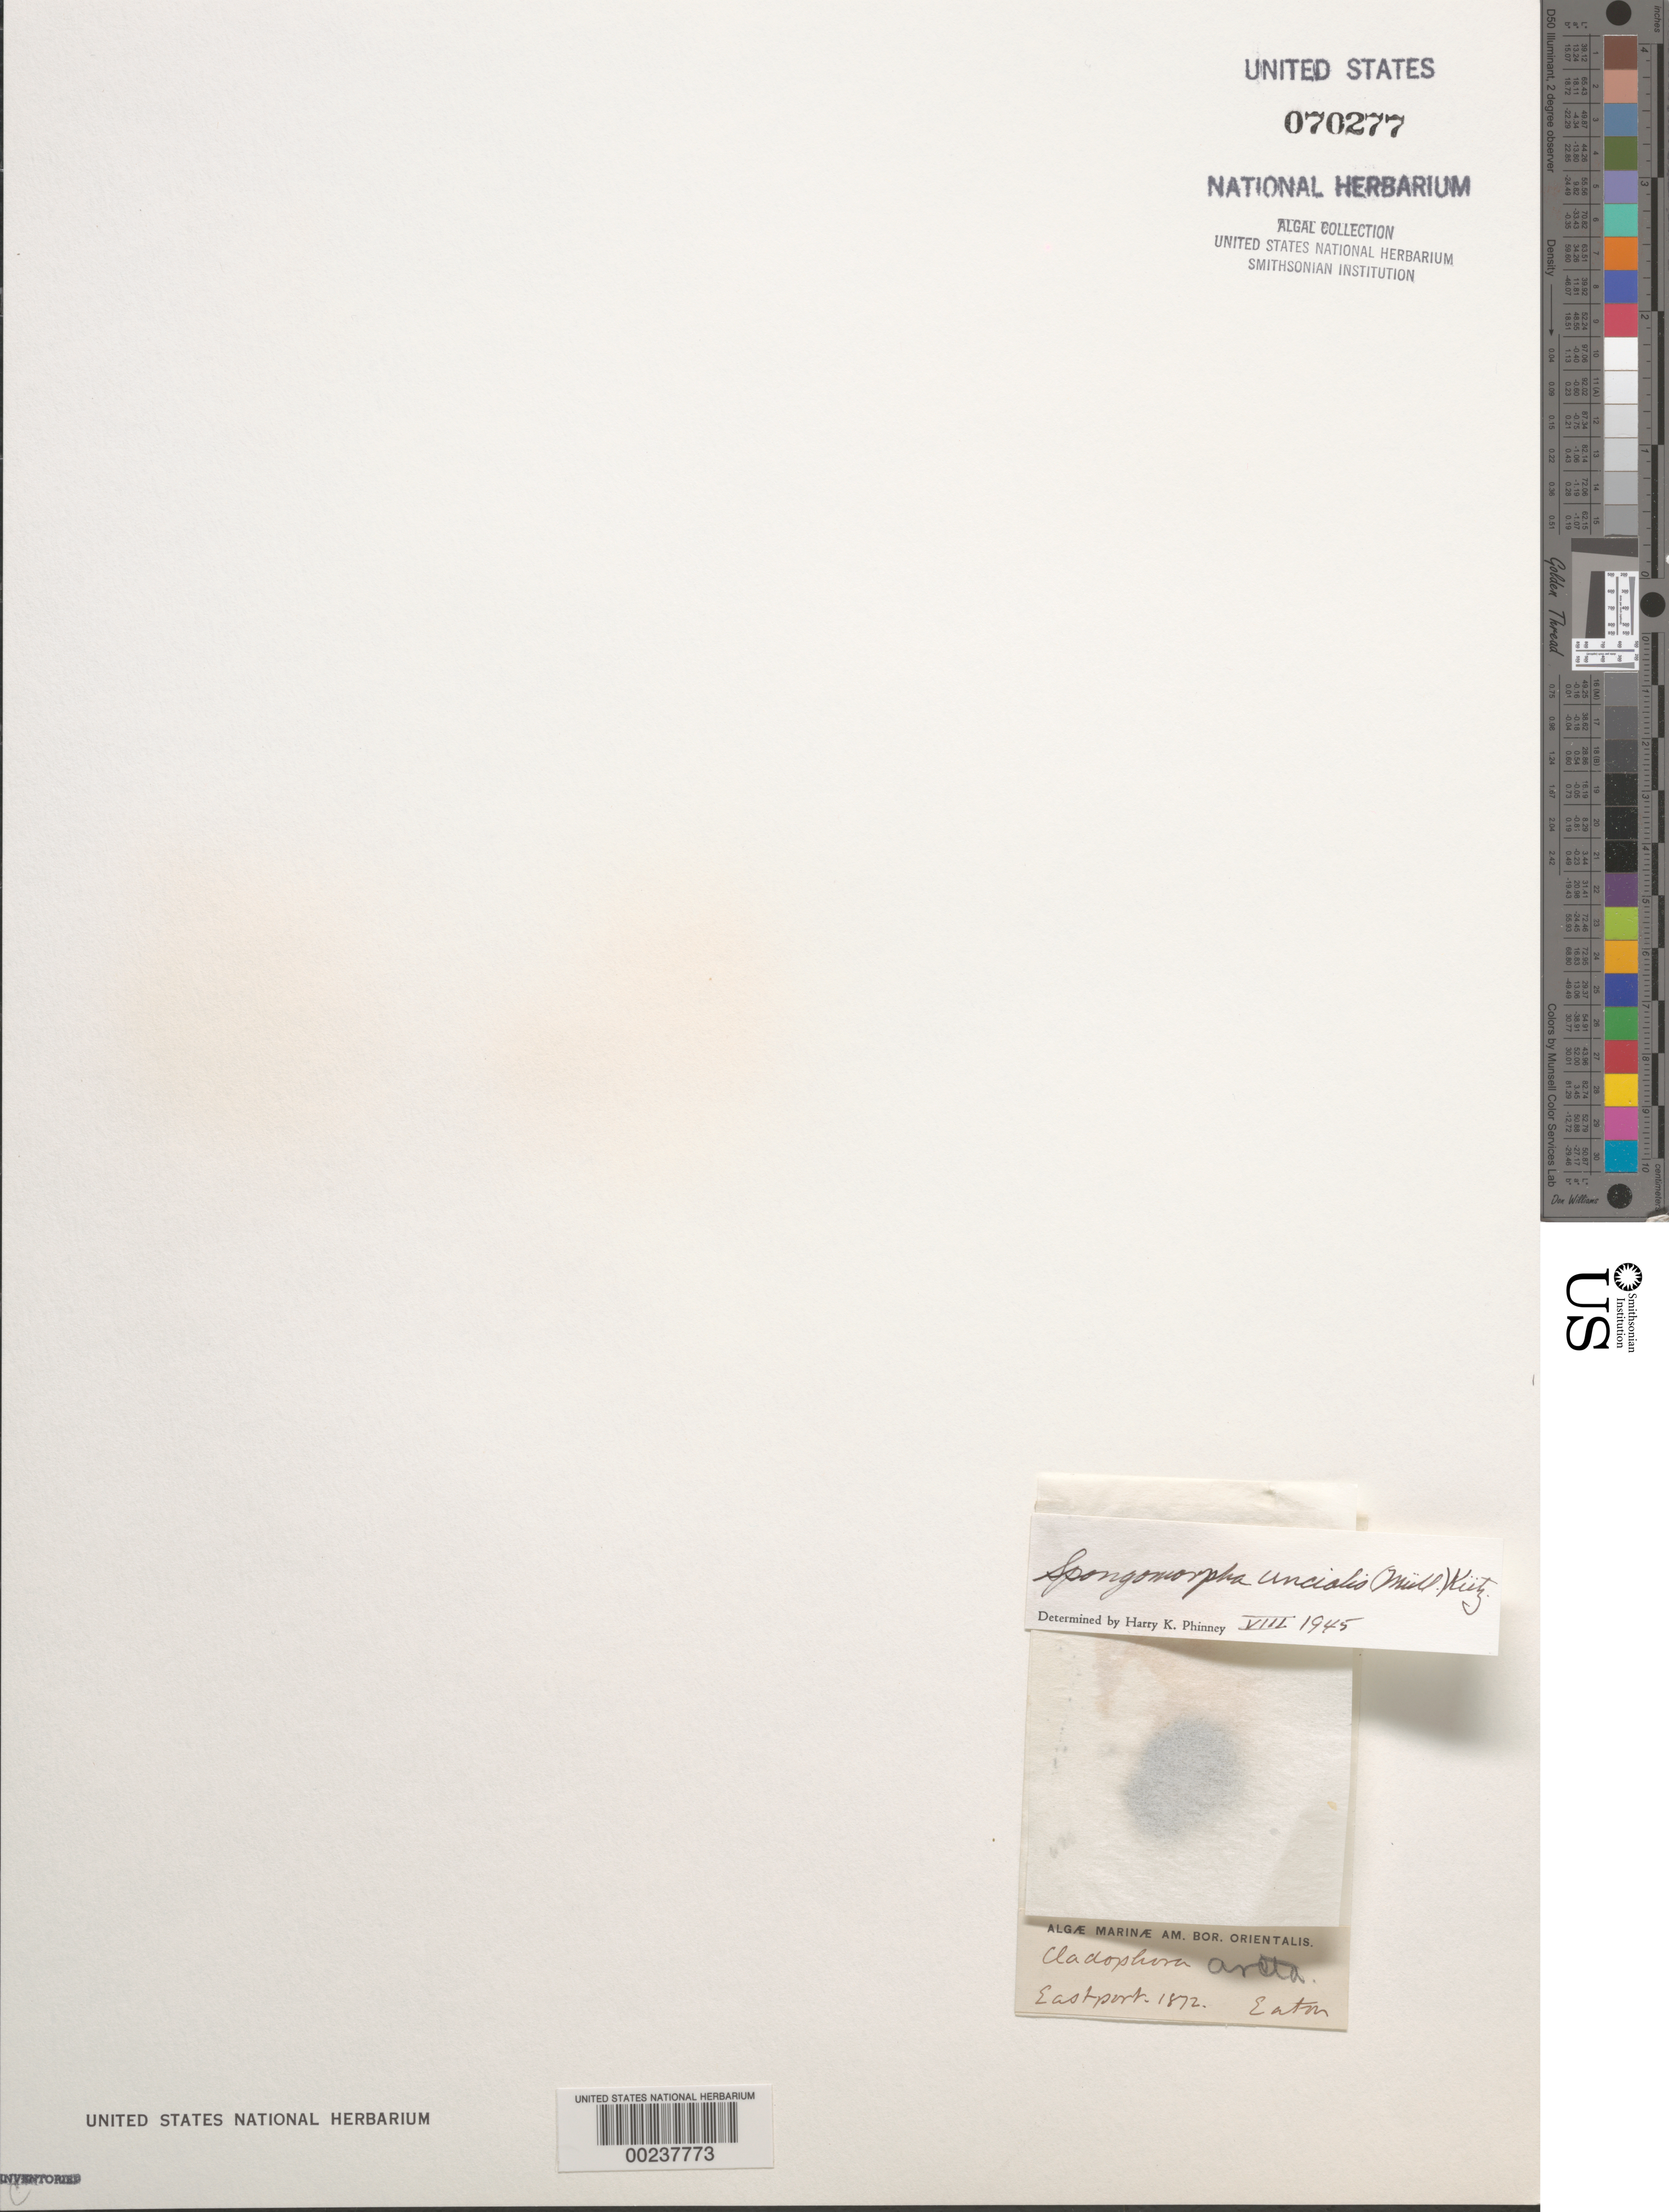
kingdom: Plantae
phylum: Chlorophyta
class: Ulvophyceae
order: Ulotrichales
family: Ulotrichaceae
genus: Spongomorpha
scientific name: Spongomorpha aeruginosa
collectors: D. C. Eaton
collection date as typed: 1872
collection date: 1872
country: United States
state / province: Maine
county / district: Washington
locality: Eastport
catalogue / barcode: US 70277